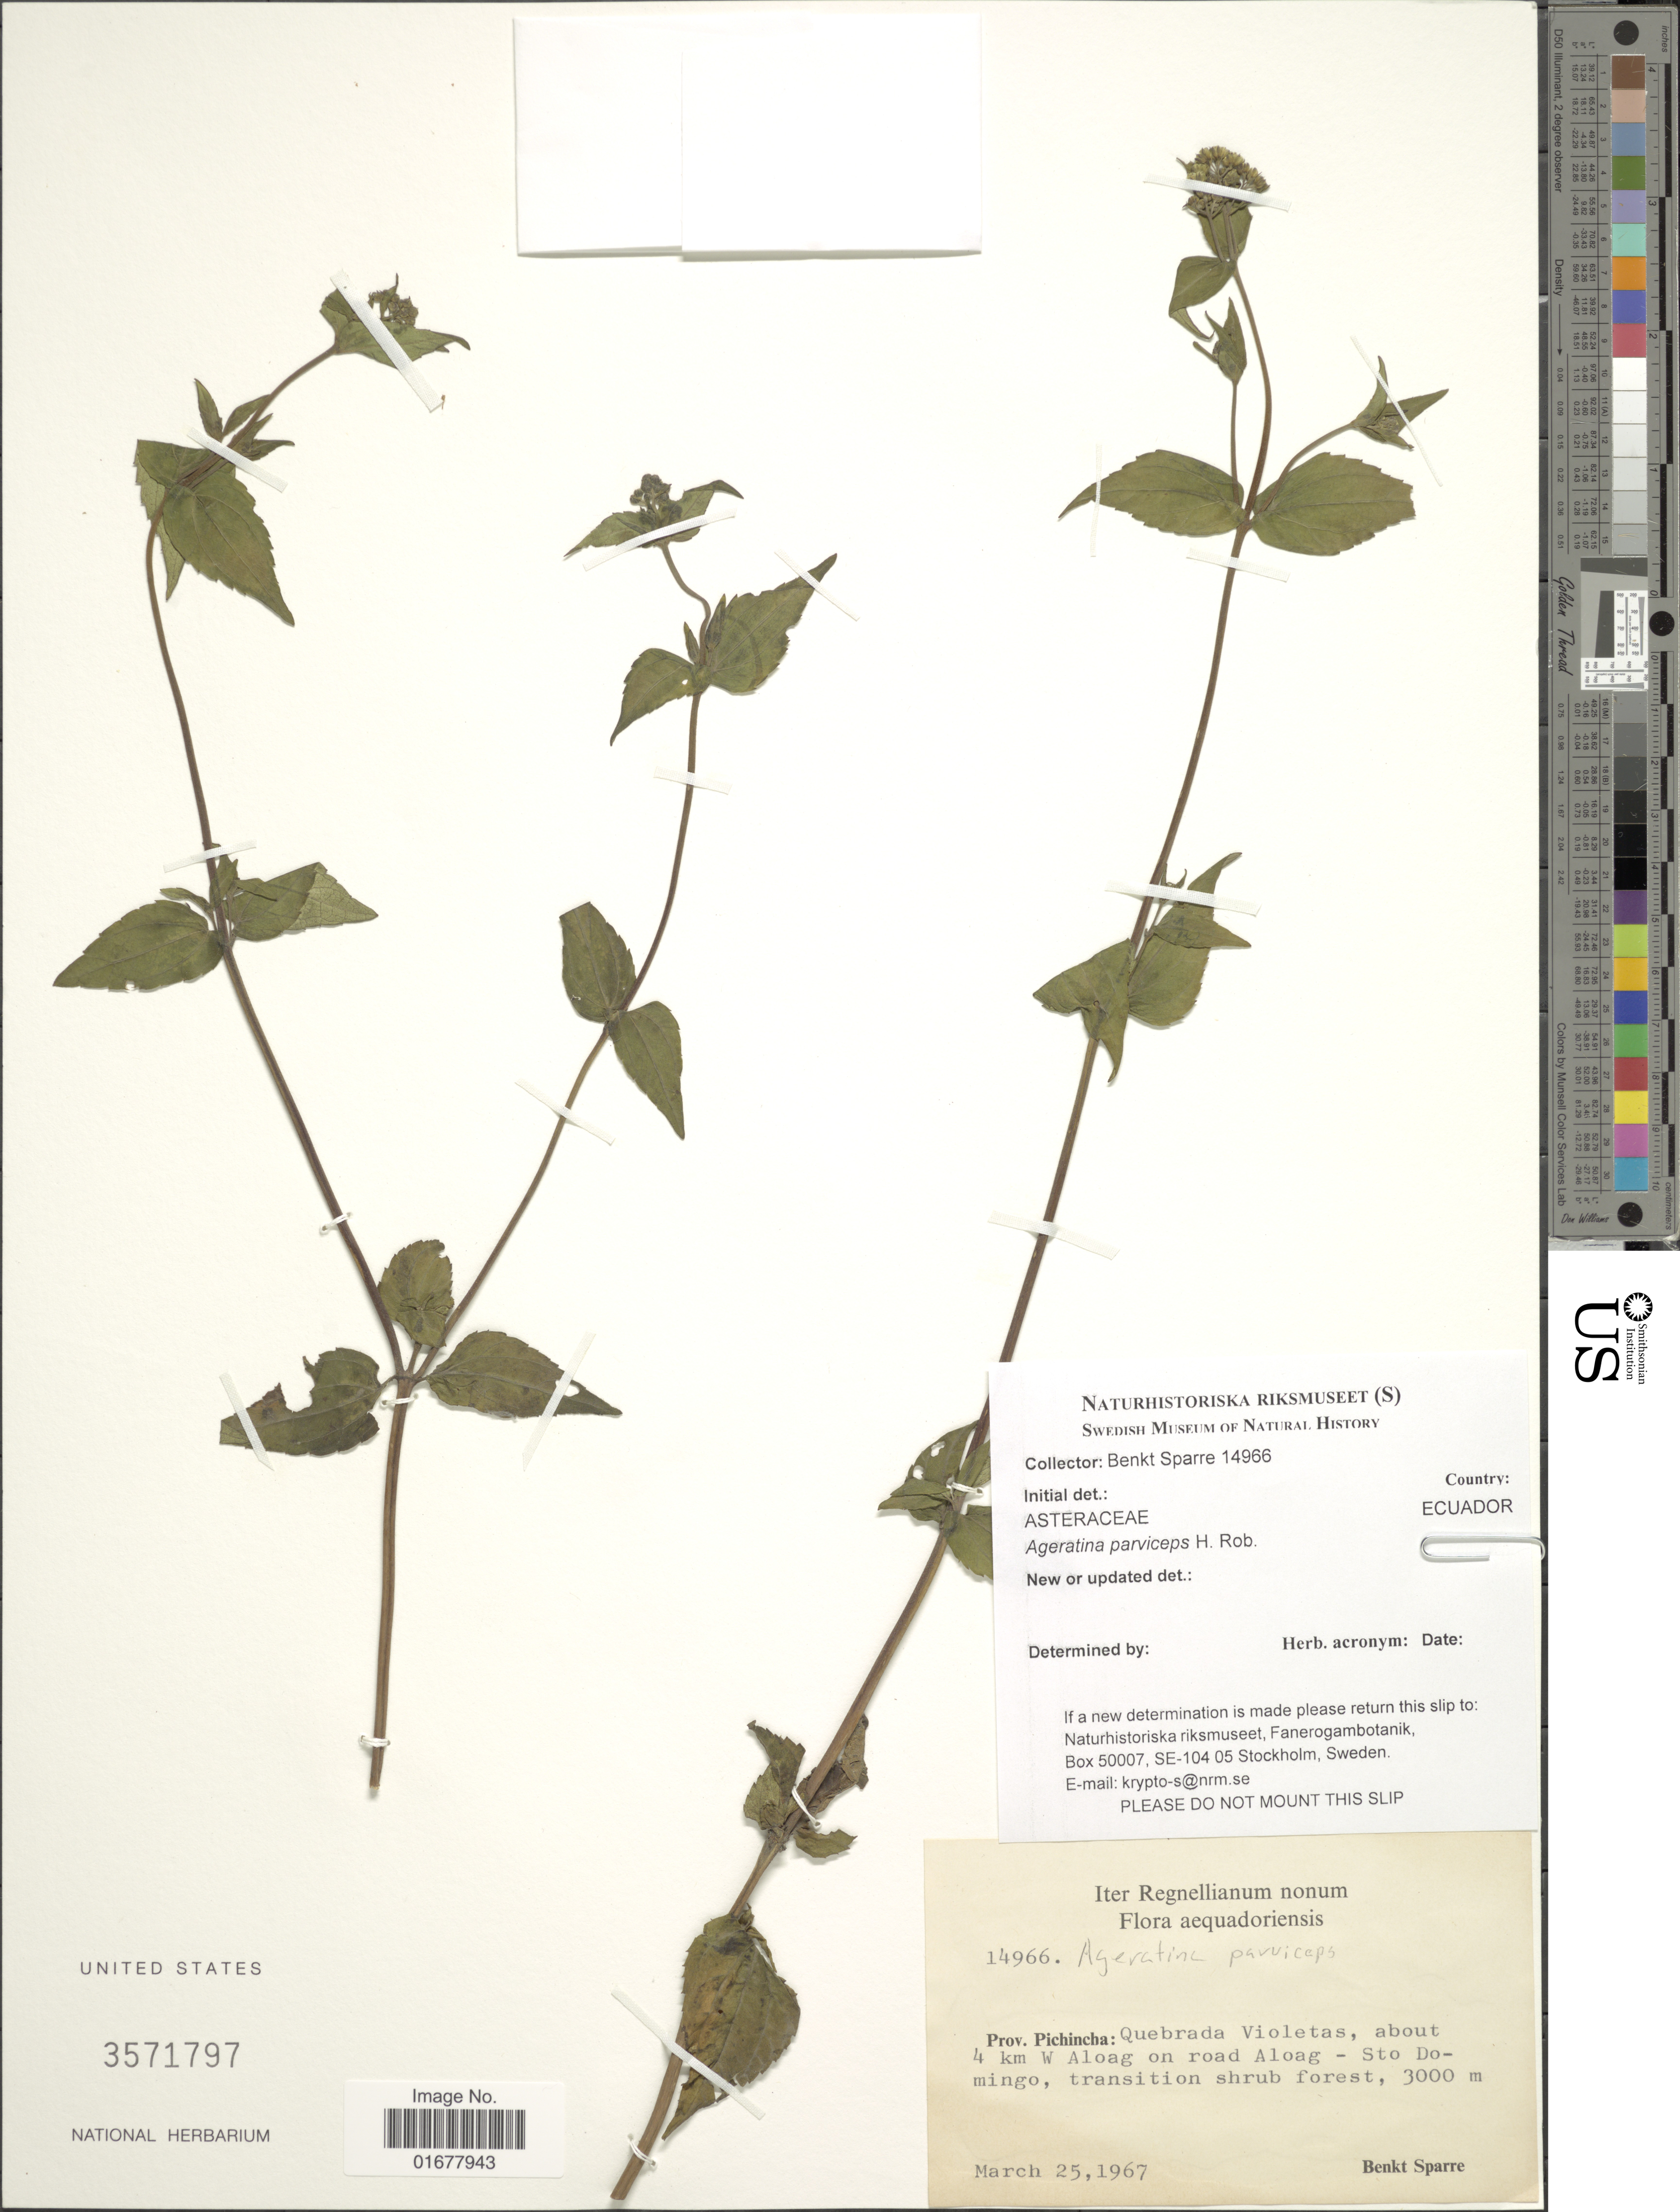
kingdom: Plantae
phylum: Tracheophyta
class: Magnoliopsida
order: Asterales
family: Asteraceae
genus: Ageratina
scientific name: Ageratina parviceps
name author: H. Rob.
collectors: B. Sparre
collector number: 14966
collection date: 1967-03-25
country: Ecuador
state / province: Pichincha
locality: Prov. Pichincha: Quebrada Violetas, about 4 km W along on road Aloag, Sto Domingo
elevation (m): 3000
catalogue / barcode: US 3571797